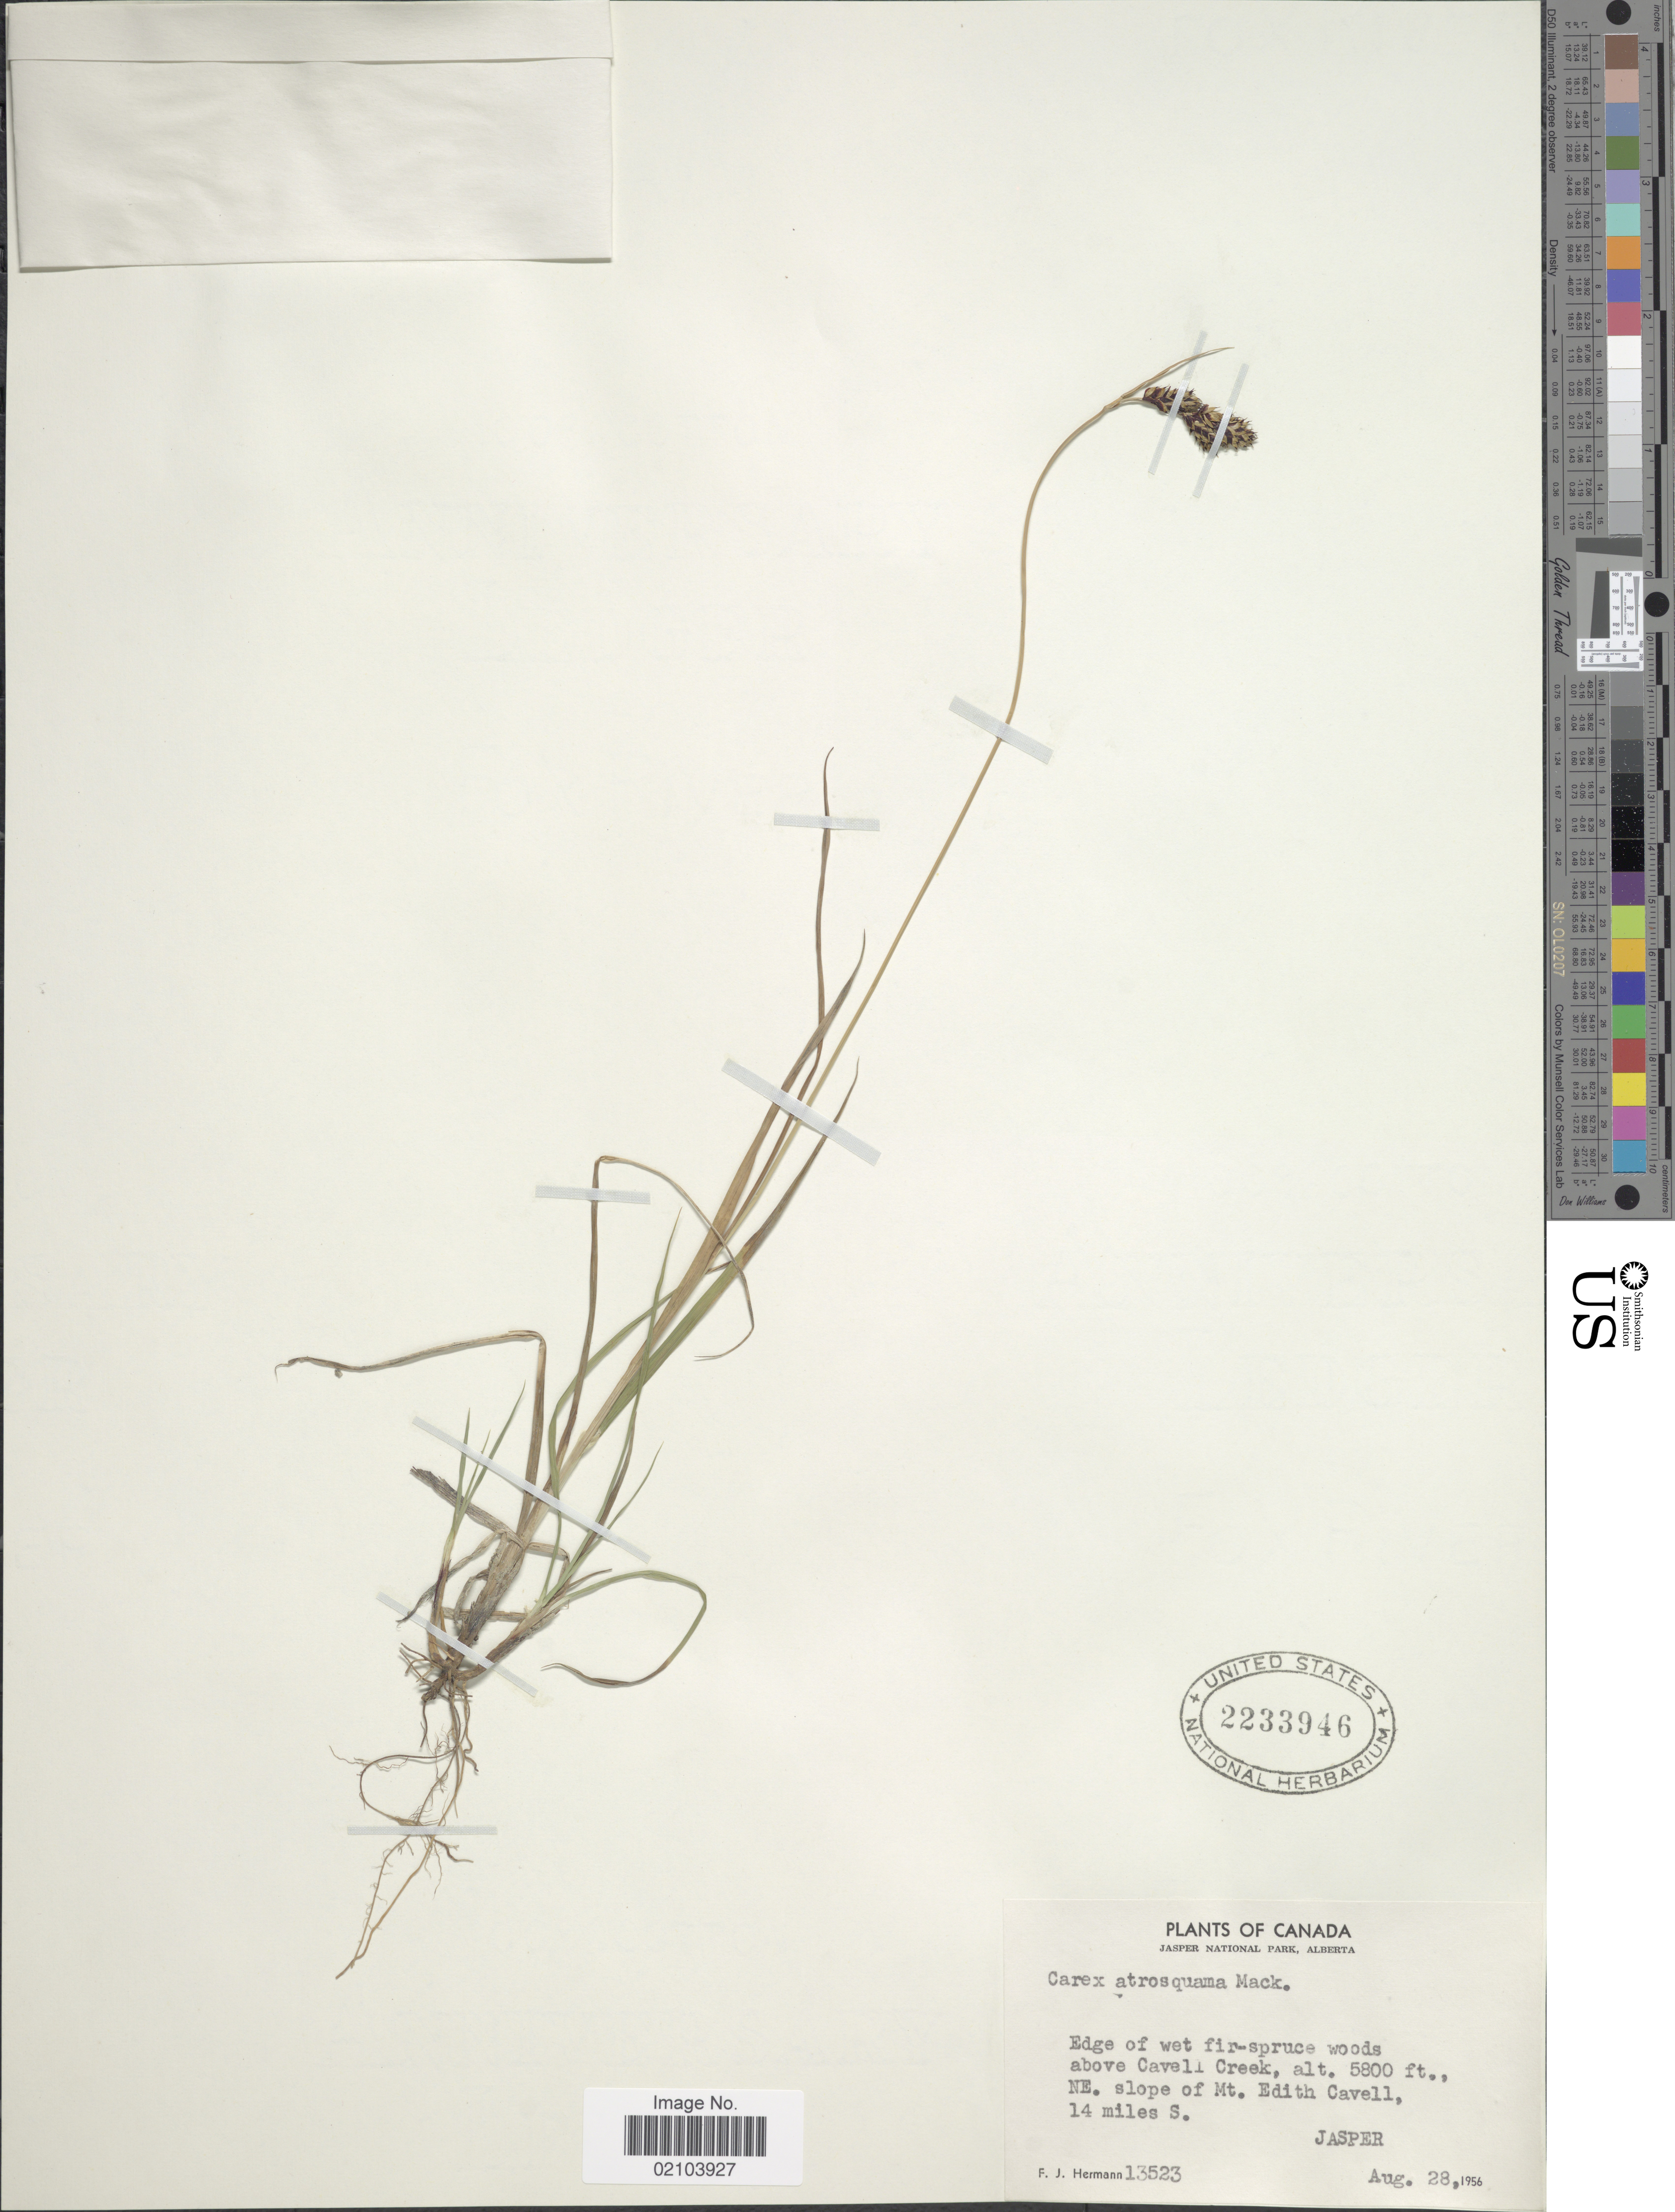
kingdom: Plantae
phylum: Tracheophyta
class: Liliopsida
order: Poales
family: Cyperaceae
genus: Carex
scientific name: Carex atrosquama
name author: Mack.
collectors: F. J. Hermann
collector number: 13523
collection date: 1956-08-28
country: Canada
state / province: Alberta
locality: Jasper National Park. Above Cavell Creek. NE. slope of Mt. Edith Cavell, 14 miles S. Jasper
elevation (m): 1768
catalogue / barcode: US 2233946